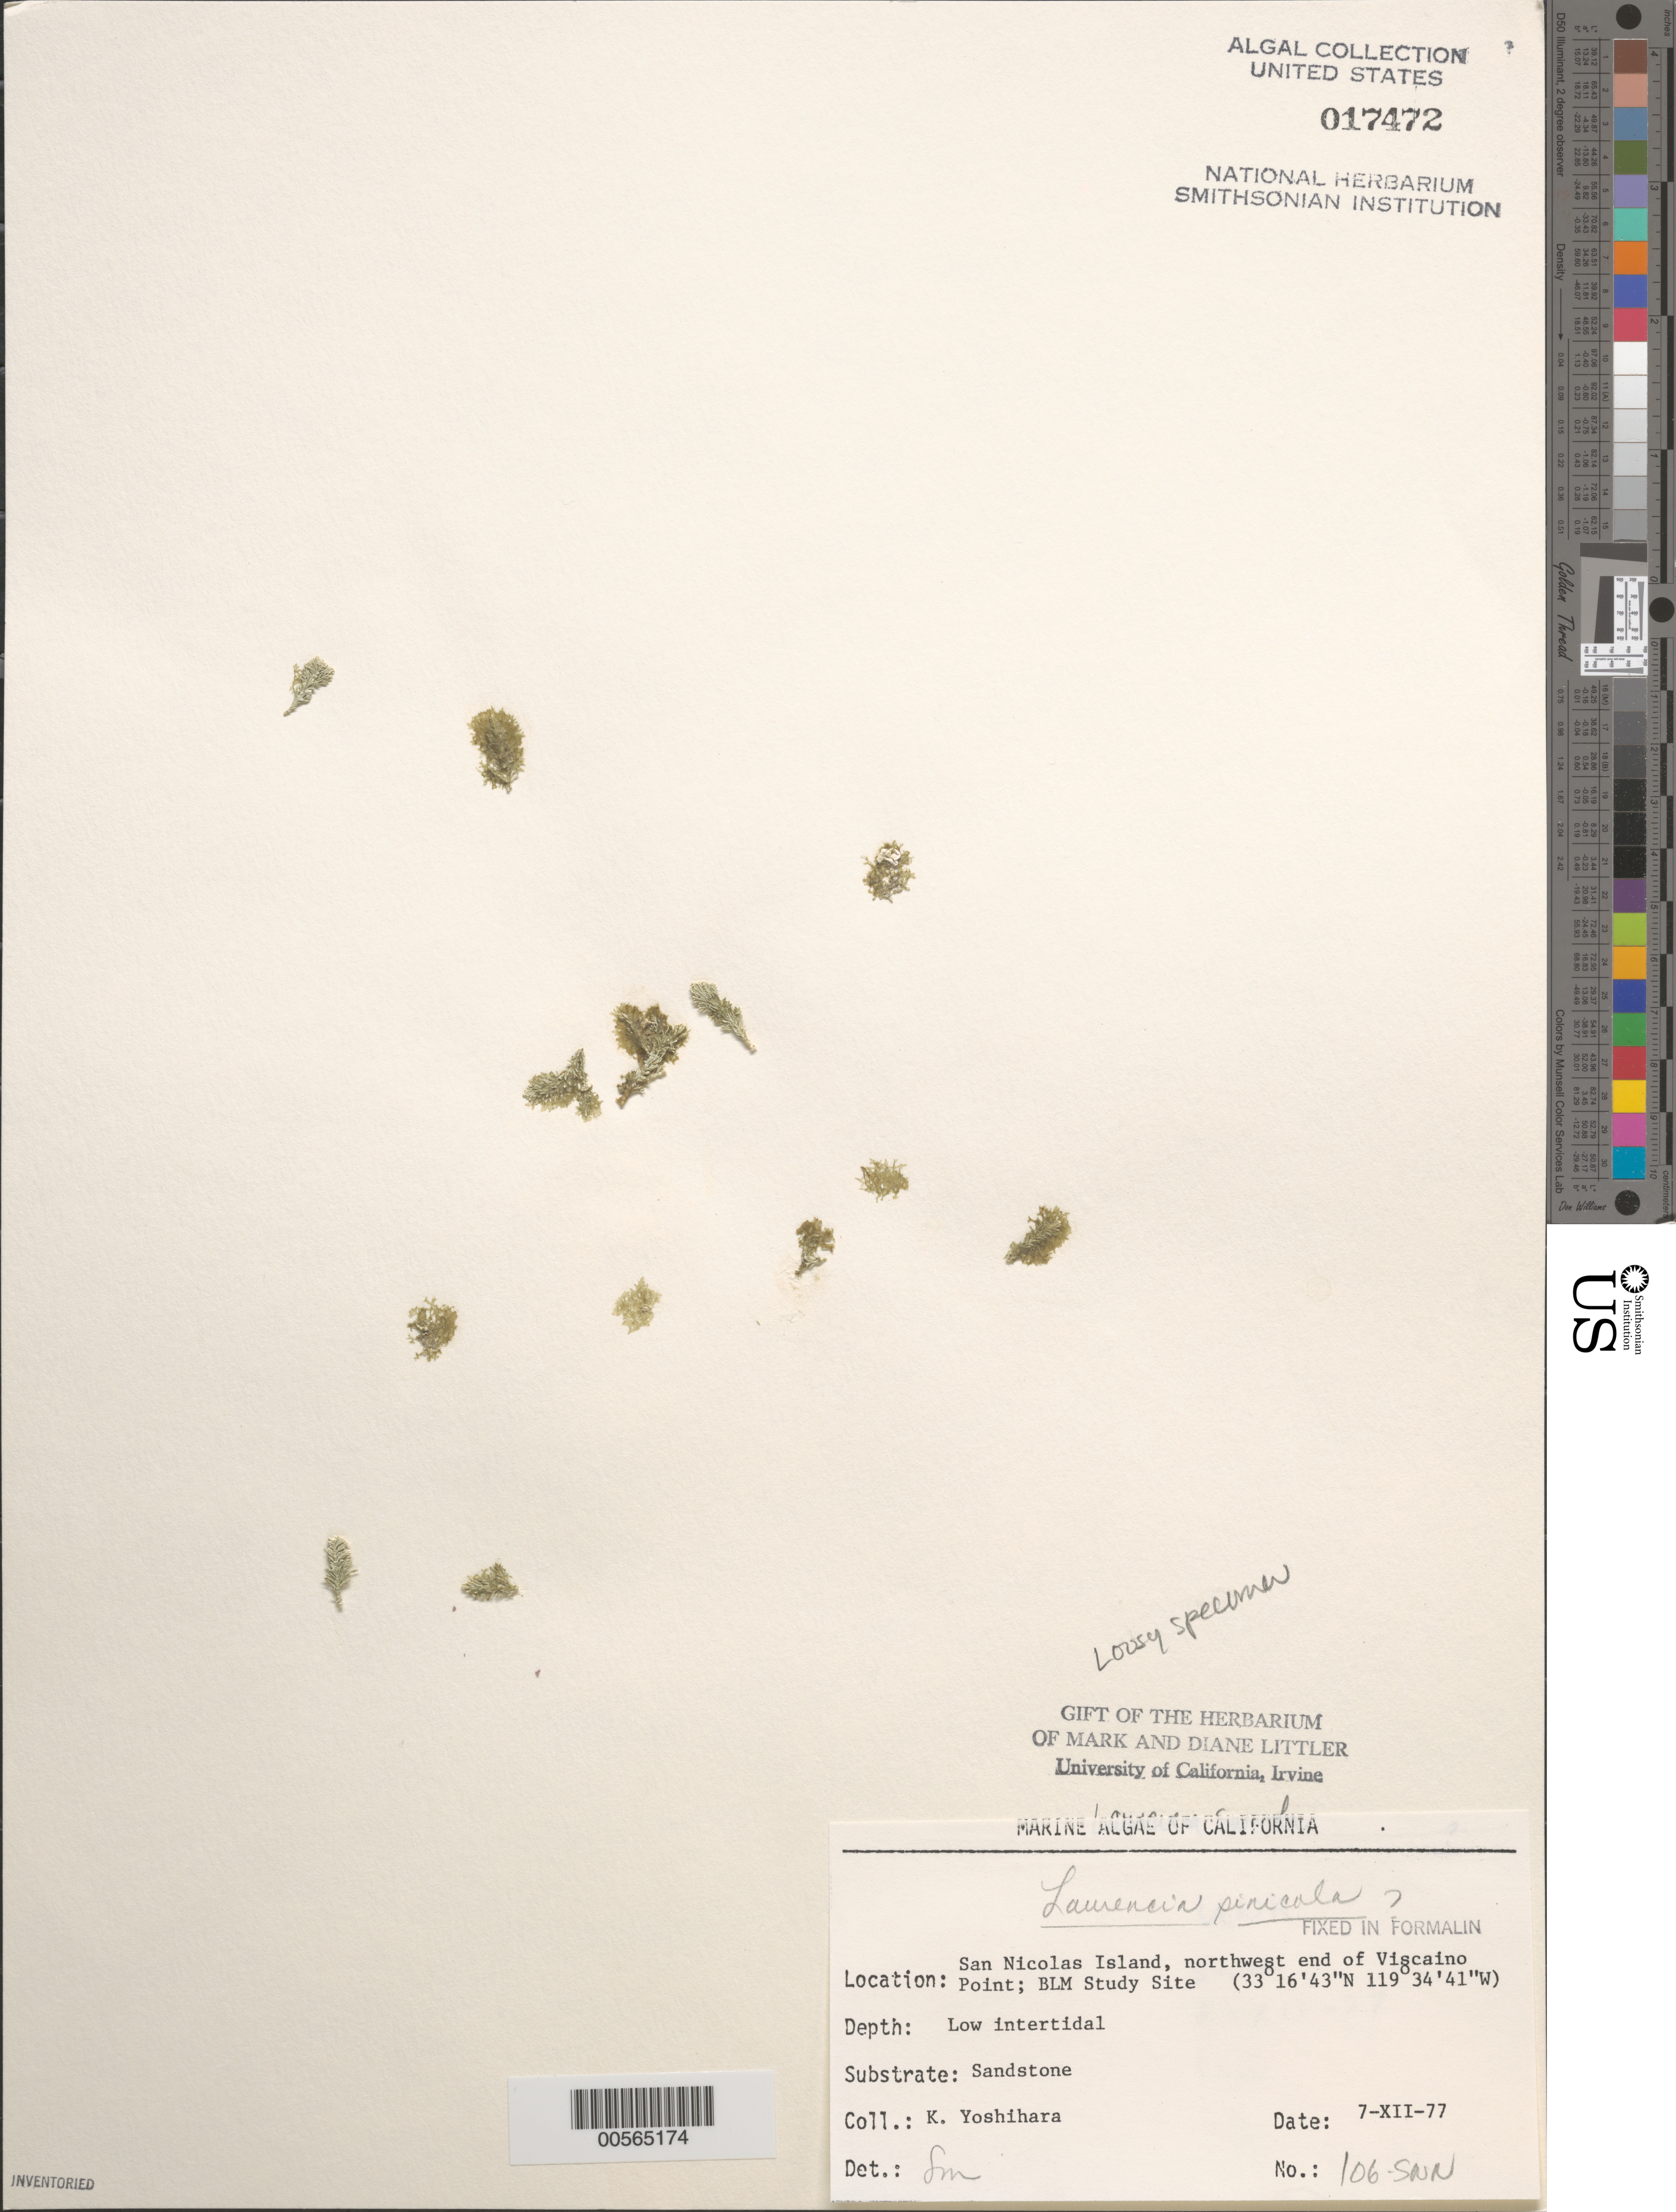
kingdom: Plantae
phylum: Rhodophyta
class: Florideophyceae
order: Ceramiales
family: Rhodomelaceae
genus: Osmundea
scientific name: Osmundea sinicola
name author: (Setchell & N.L. Gardner) K.W. Nam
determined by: Algae name updating Project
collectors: K. Yoshihara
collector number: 106-snn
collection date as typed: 07 Dec 1977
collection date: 1977-12-07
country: United States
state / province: California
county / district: Ventura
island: San Nicolas Island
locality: Viscaino Point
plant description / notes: BLM-SOCALBIGHT Rocky Intertidal Survey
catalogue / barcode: US 17472